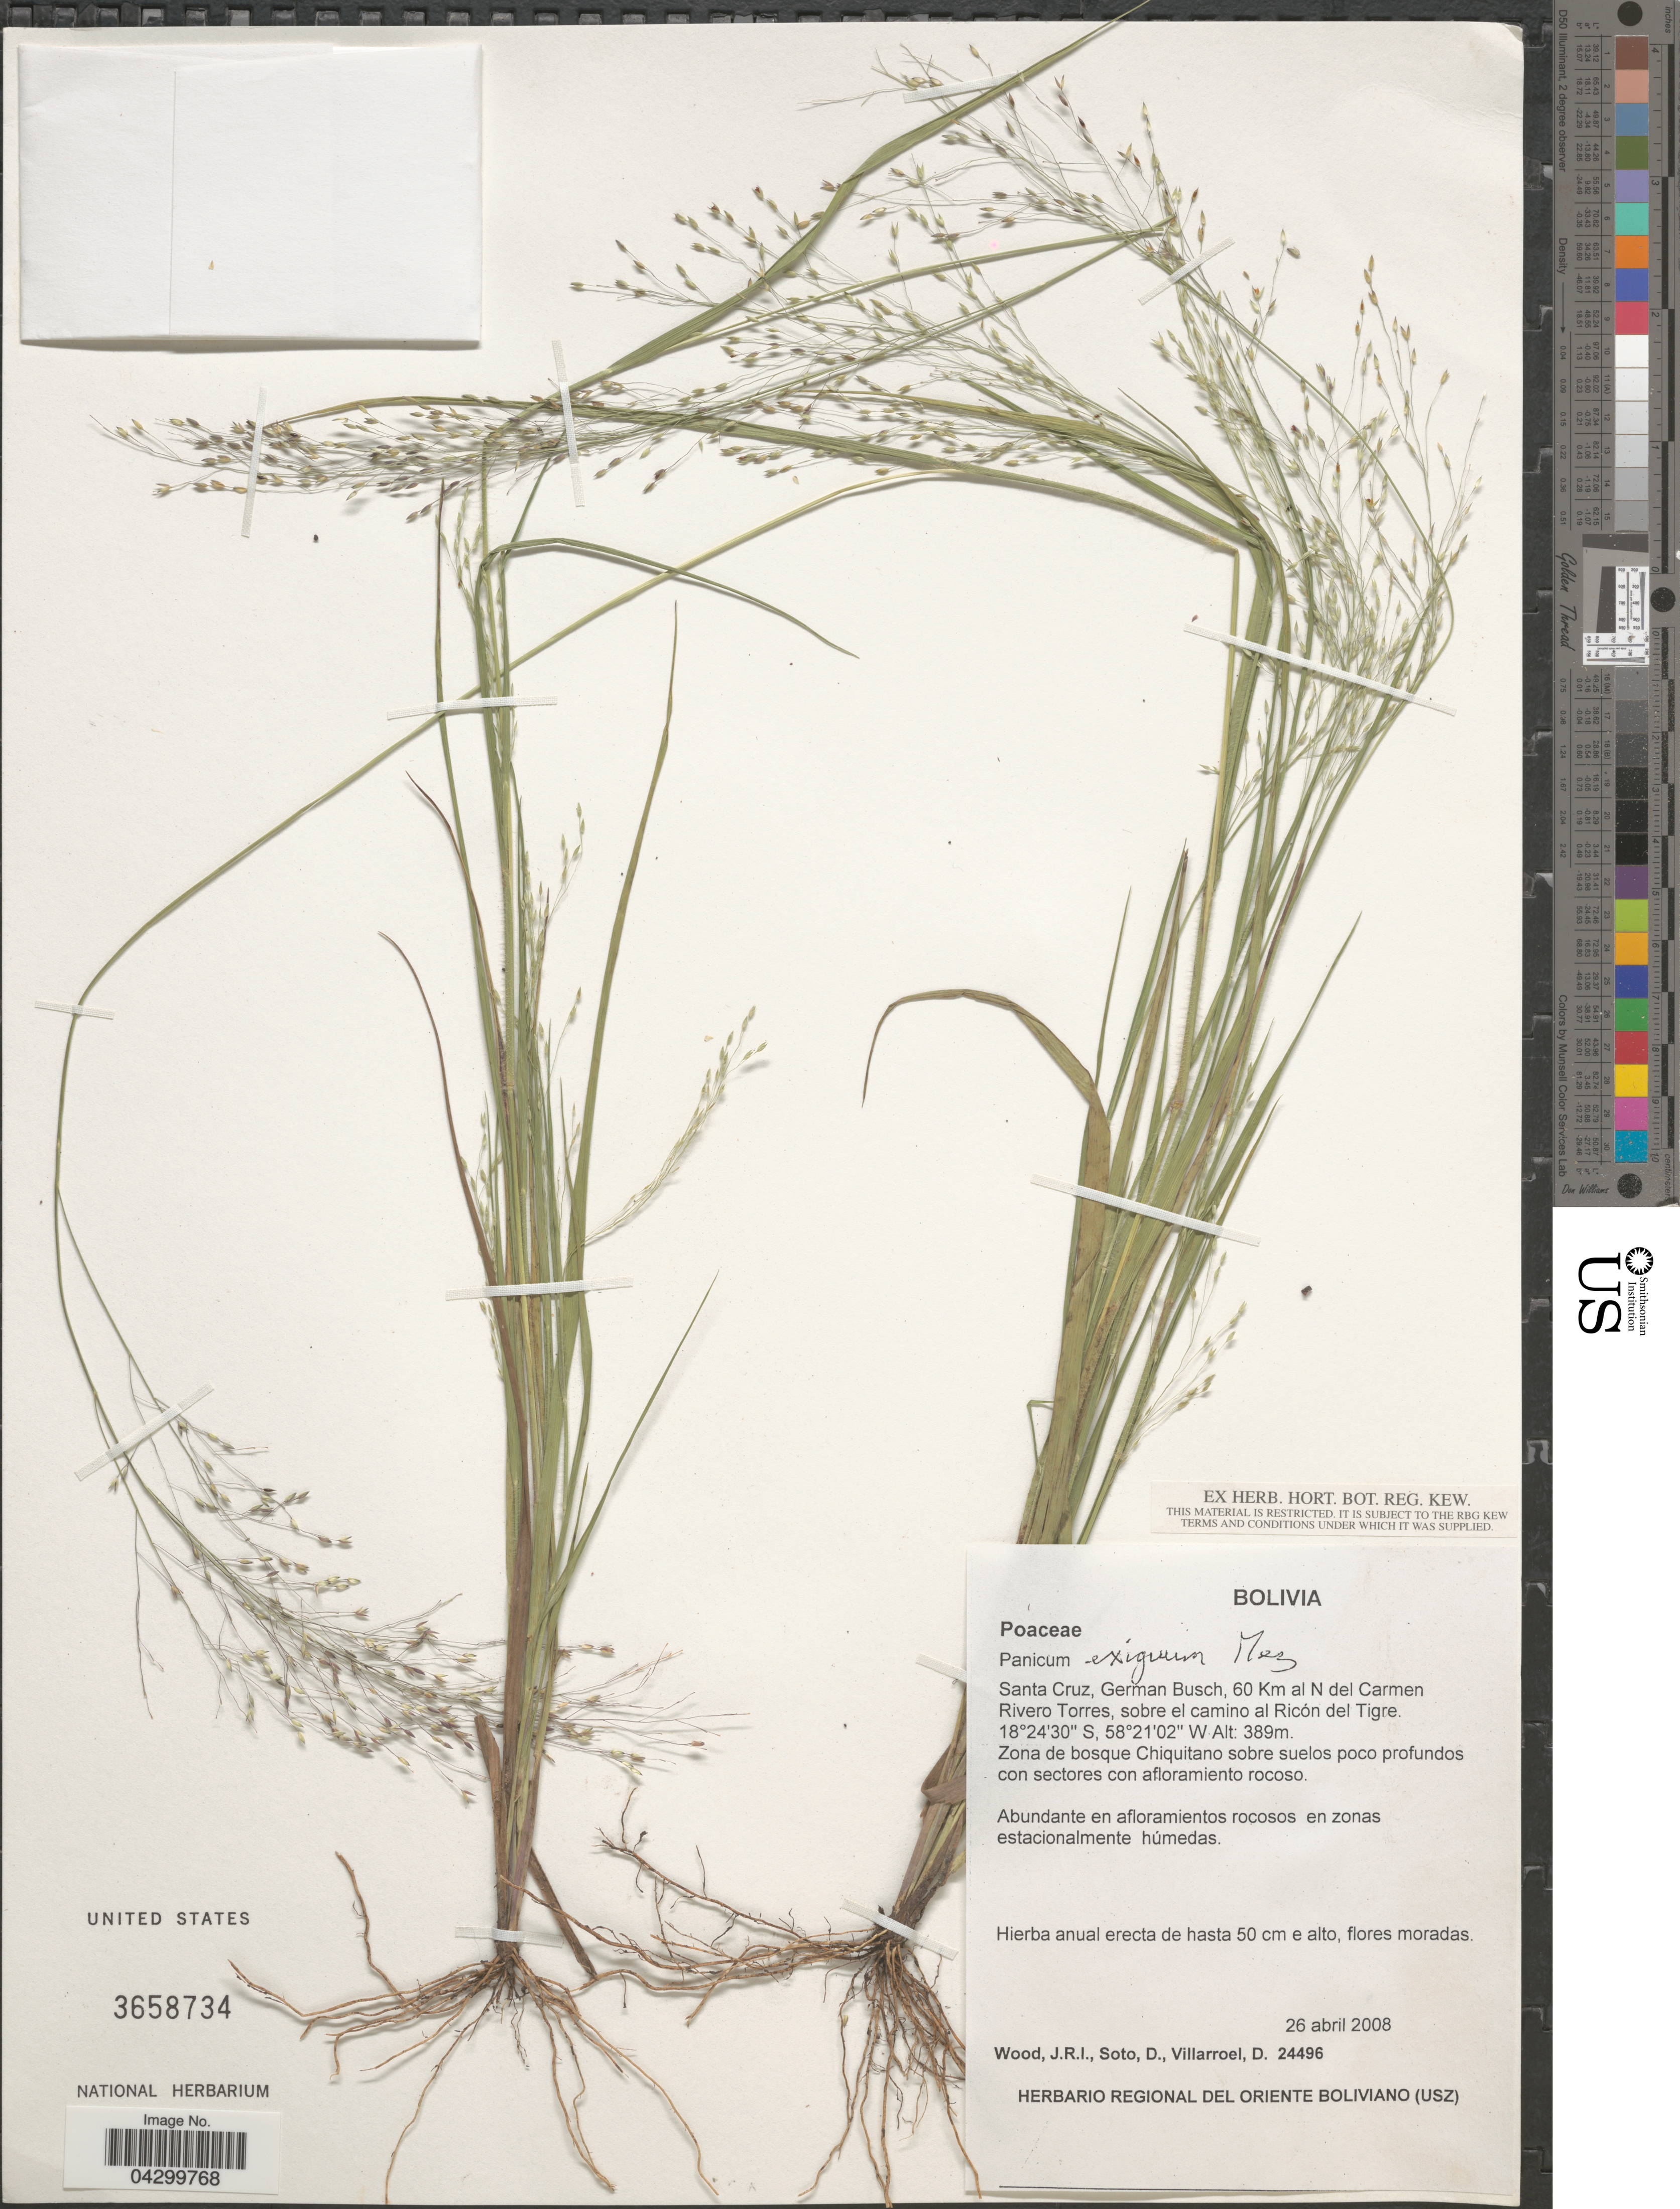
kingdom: Plantae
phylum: Tracheophyta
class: Liliopsida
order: Poales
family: Poaceae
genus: Panicum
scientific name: Panicum exiguum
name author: Mez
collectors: J. R. I. Wood, D. Soto & D. Villarroel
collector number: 24496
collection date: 2008-04-26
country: Bolivia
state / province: Santa Cruz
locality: German Busch, 60 Km al N del Carmen Rivero Torres, sobre el camino al Ricón del Tigre. Zona de bosque Chiquitano sobre suelos poco profundos con sectores con afloramiento rocoso.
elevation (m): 389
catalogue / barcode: US 3658734